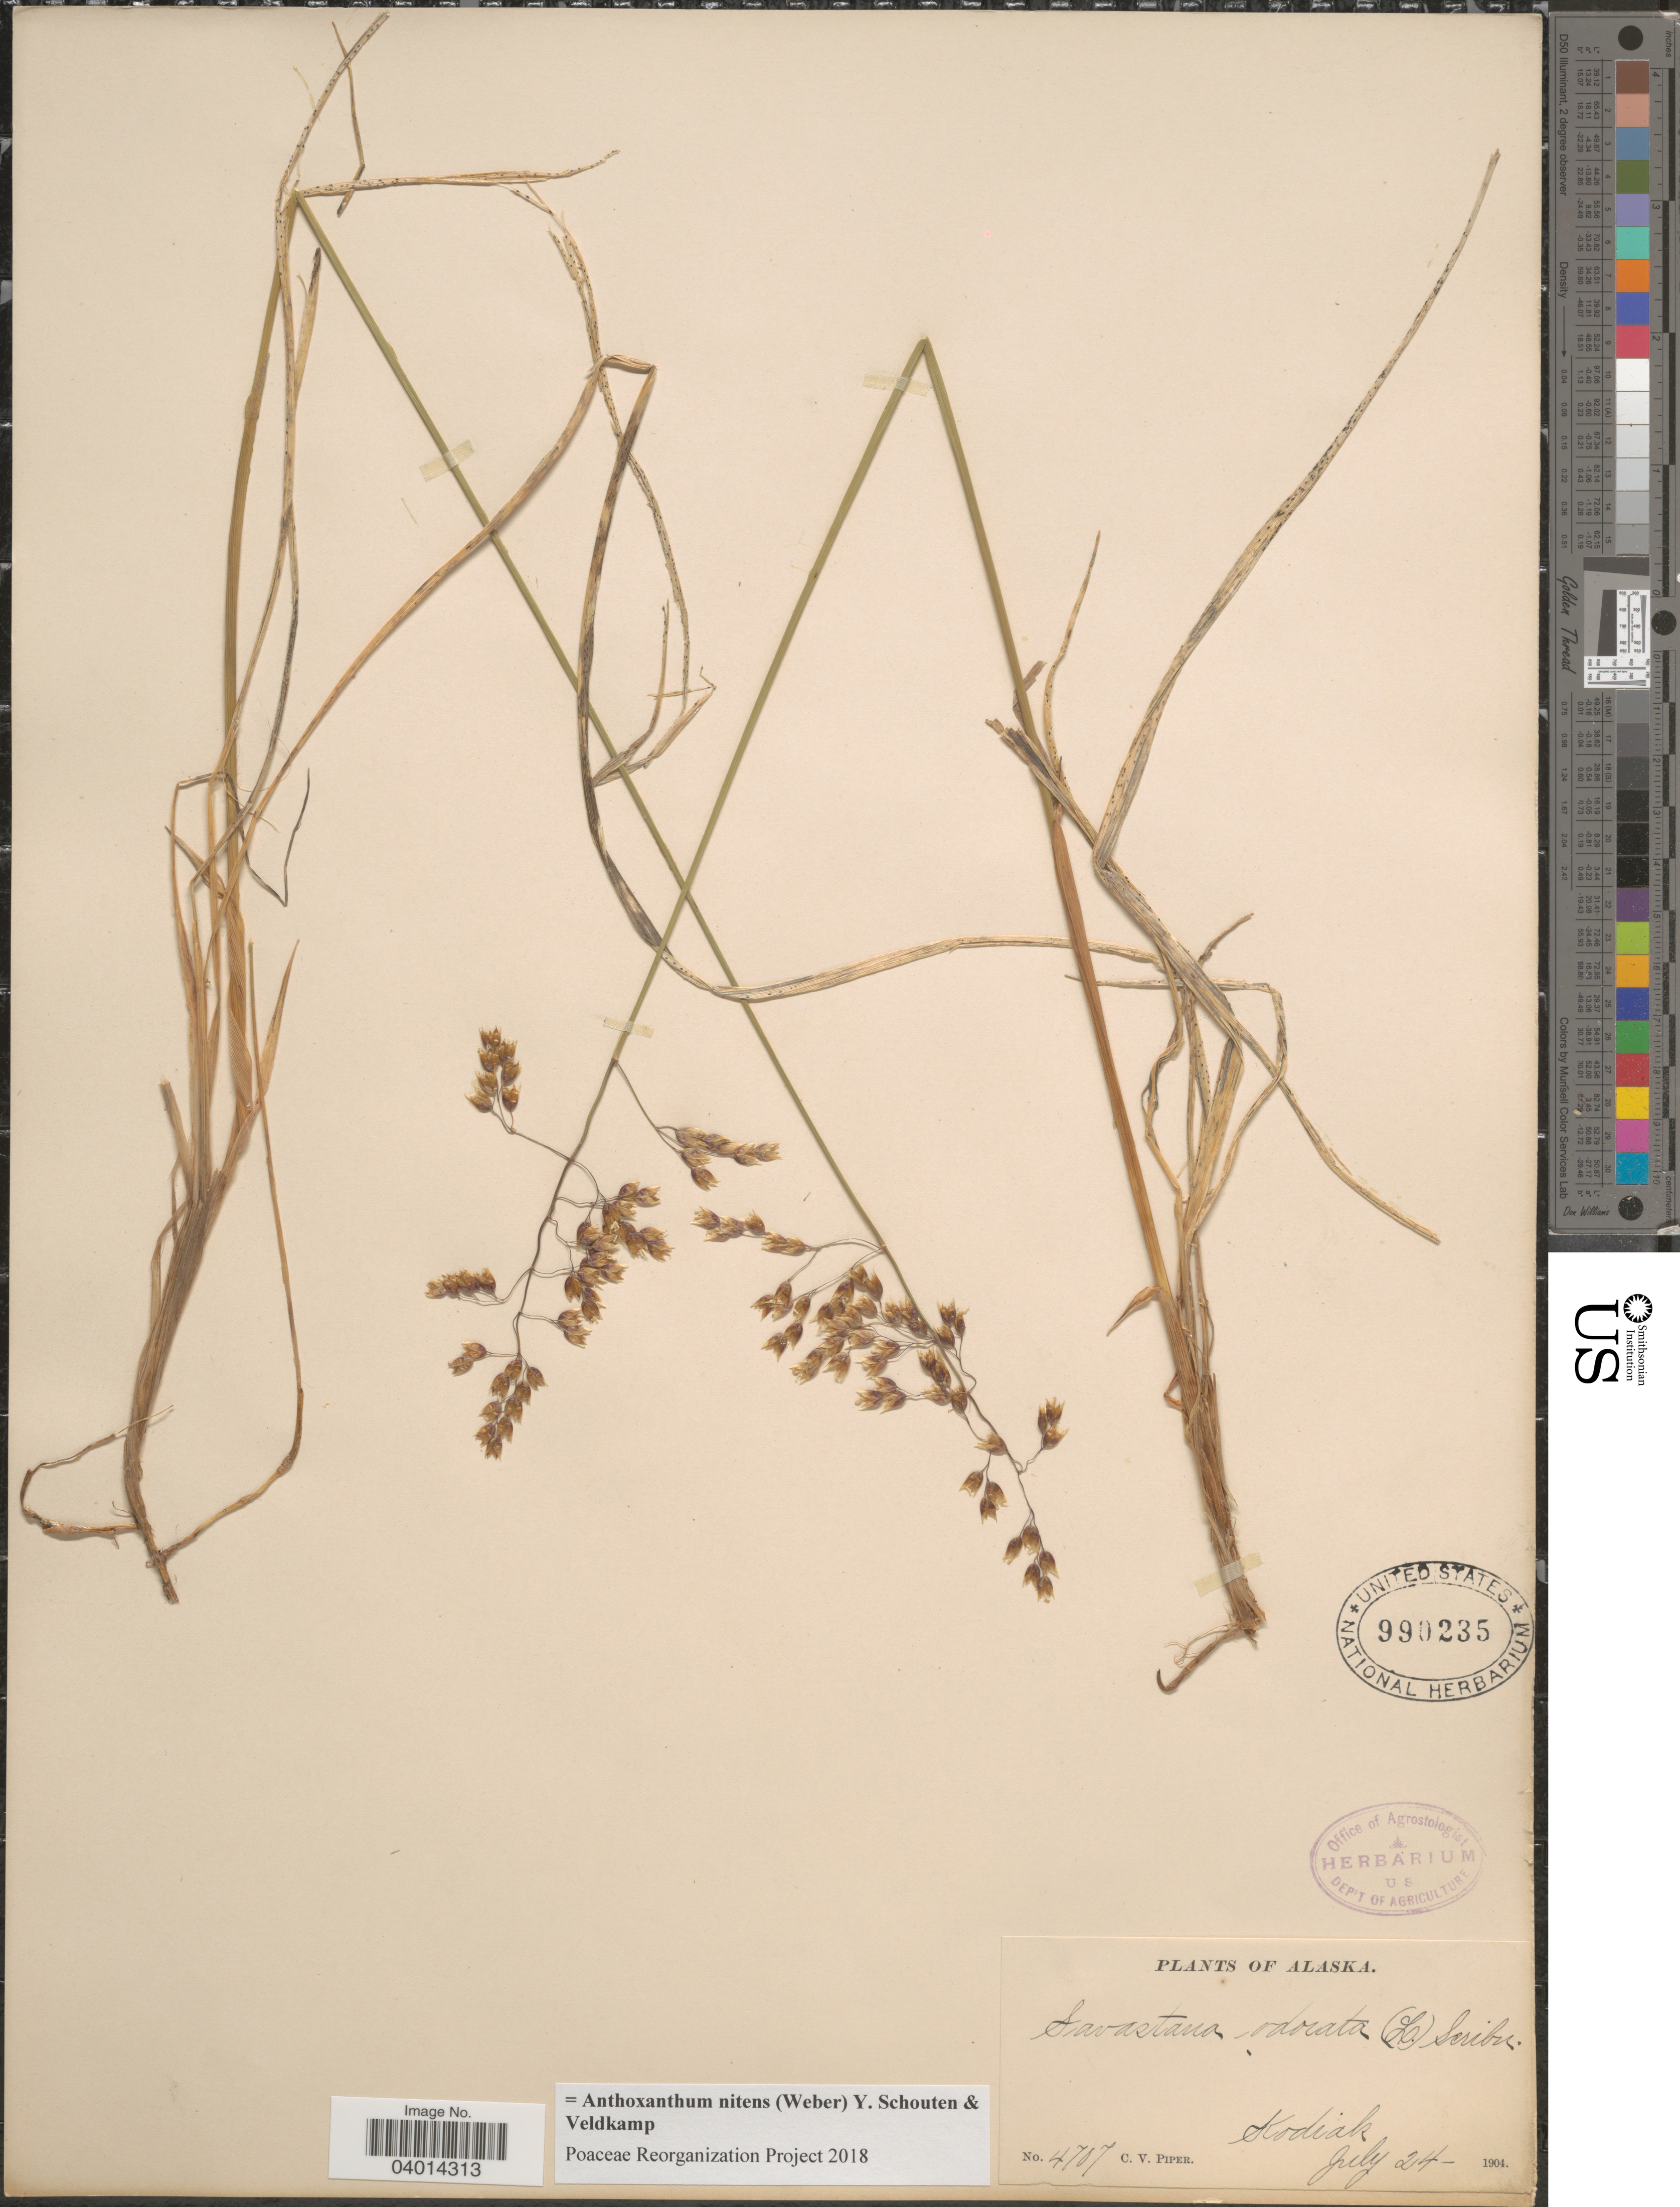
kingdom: Plantae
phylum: Tracheophyta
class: Liliopsida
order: Poales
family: Poaceae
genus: Anthoxanthum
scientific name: Anthoxanthum nitens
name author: (G.H. Weber) R.T.A. Schouten & Veldkamp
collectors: C. V. Piper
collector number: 4707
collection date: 1904-07-24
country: United States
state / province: Alaska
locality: Kodiak.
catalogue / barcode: US 990235